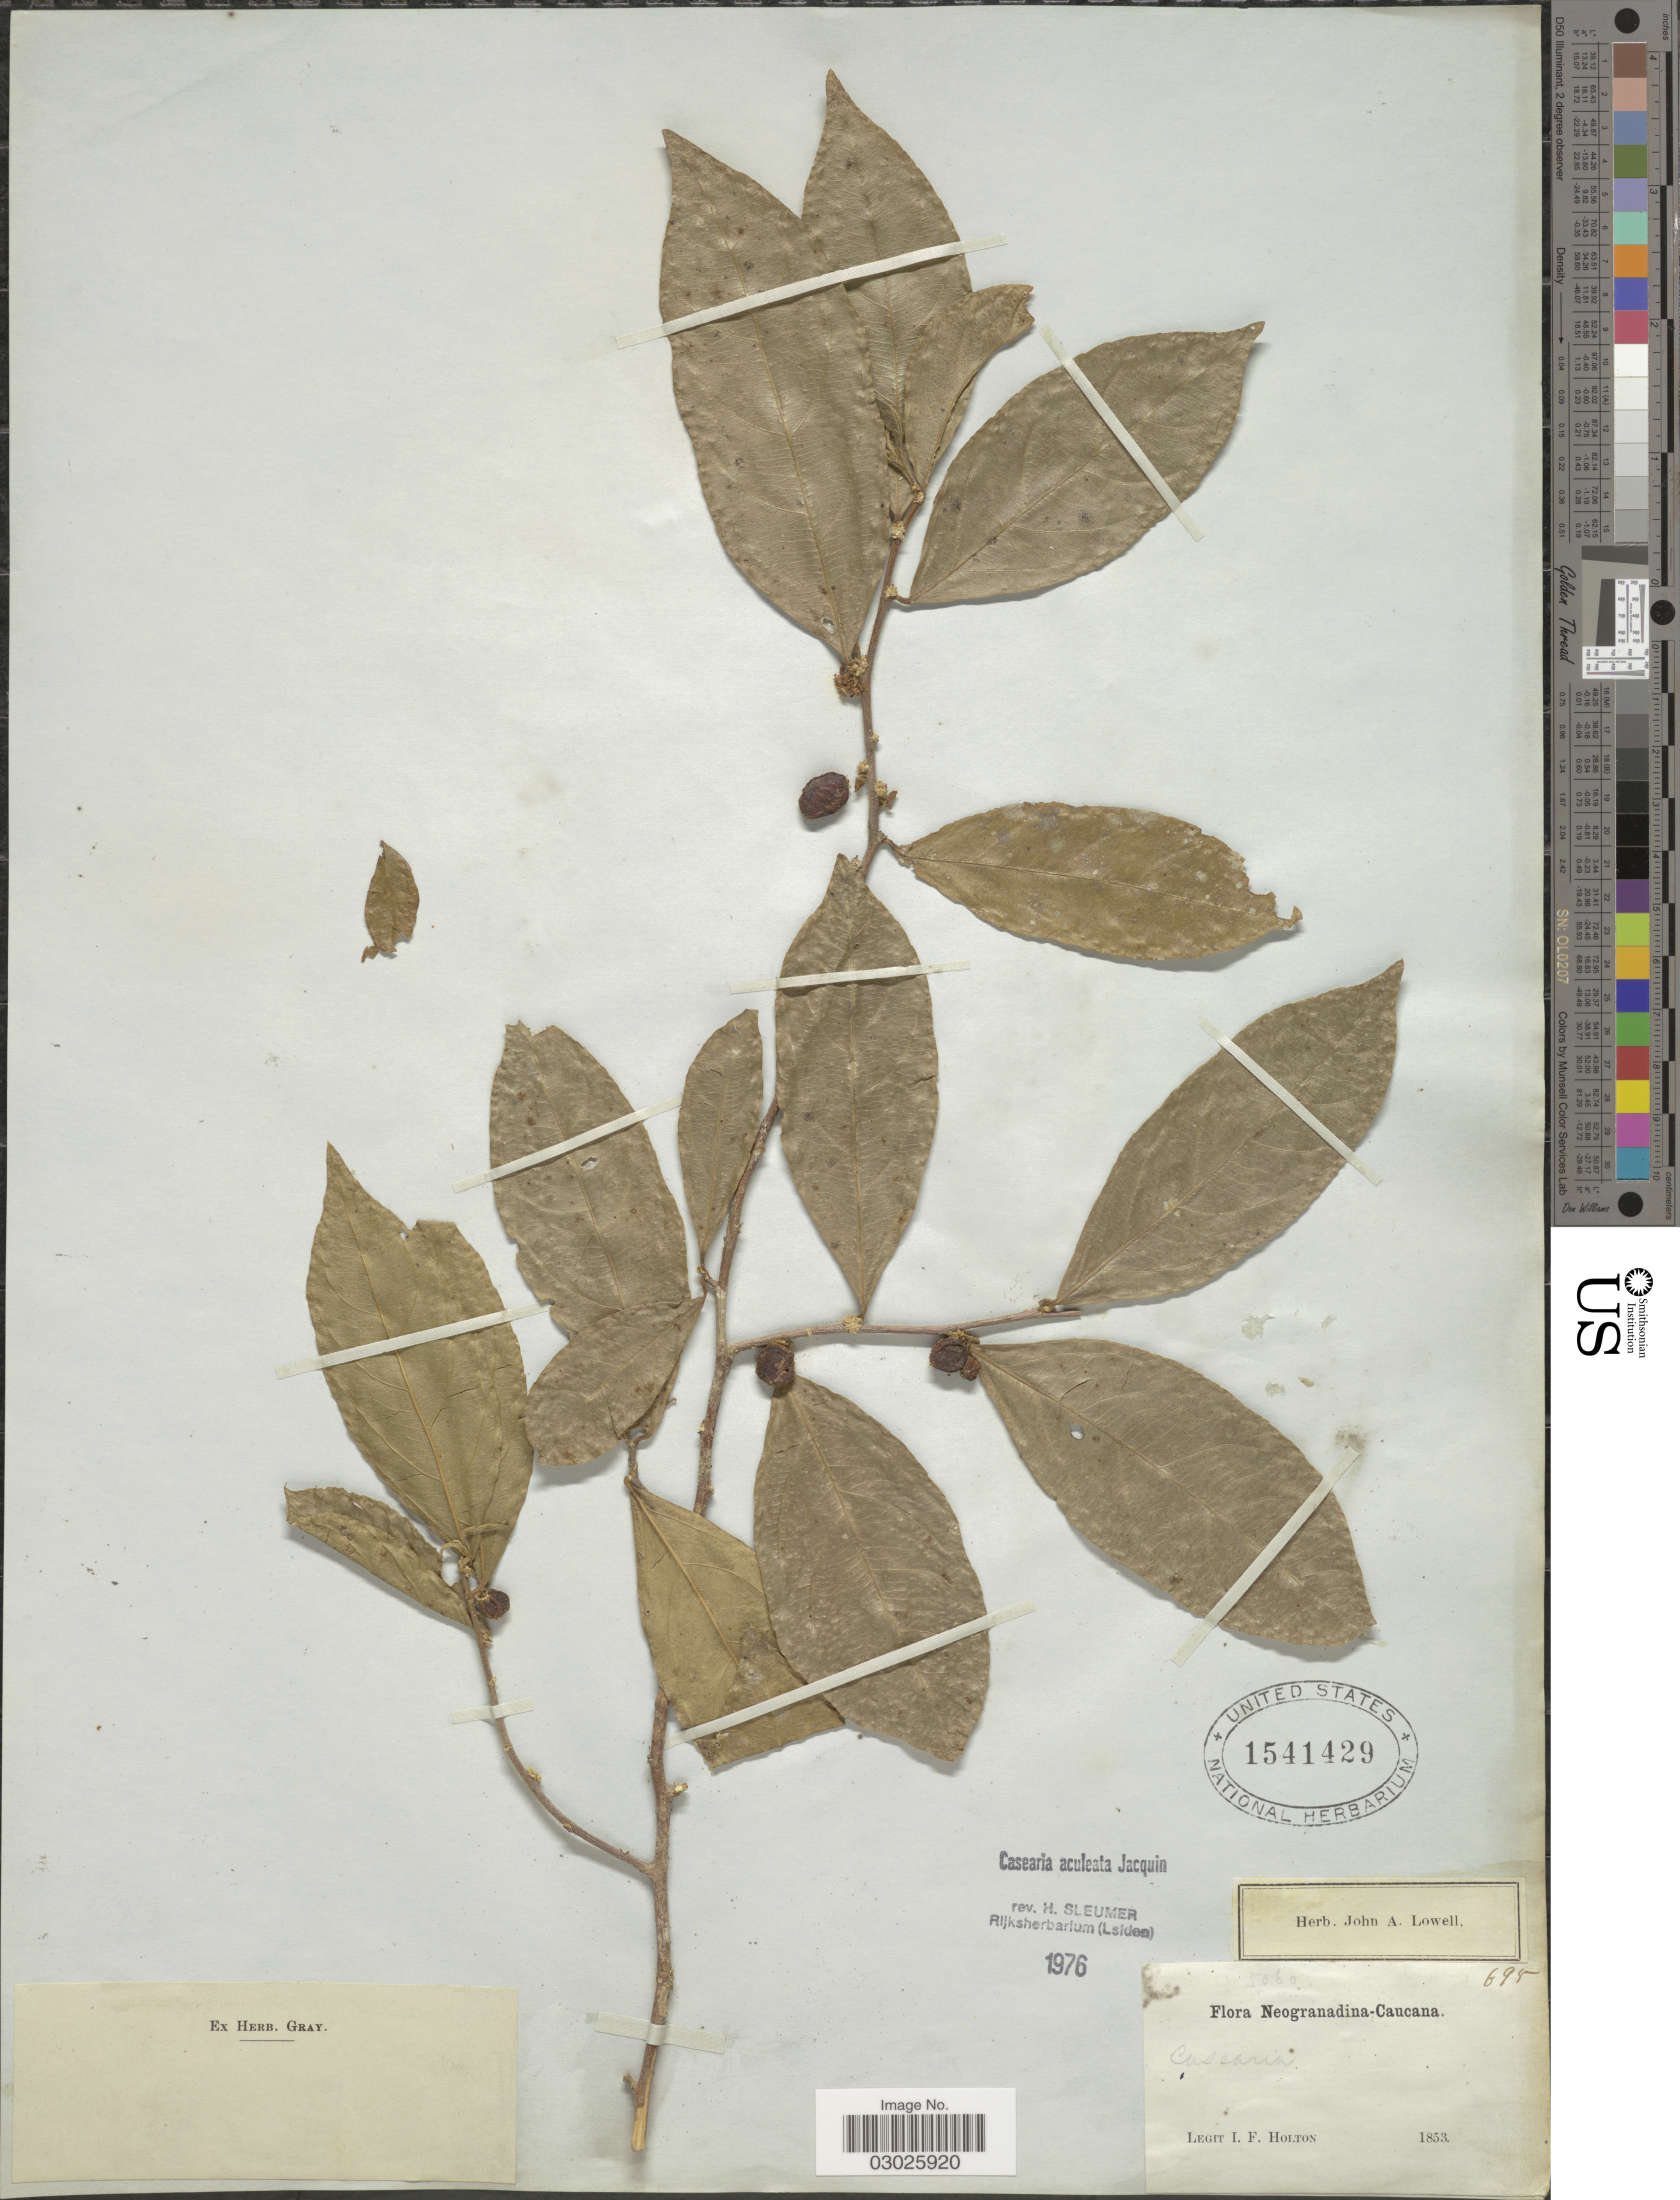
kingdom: Plantae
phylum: Tracheophyta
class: Magnoliopsida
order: Malpighiales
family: Salicaceae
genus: Casearia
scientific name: Casearia aculeata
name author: Jacq.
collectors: I. Holton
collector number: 695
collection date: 1853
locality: Neogranadina-Caucana.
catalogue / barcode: US 1541429